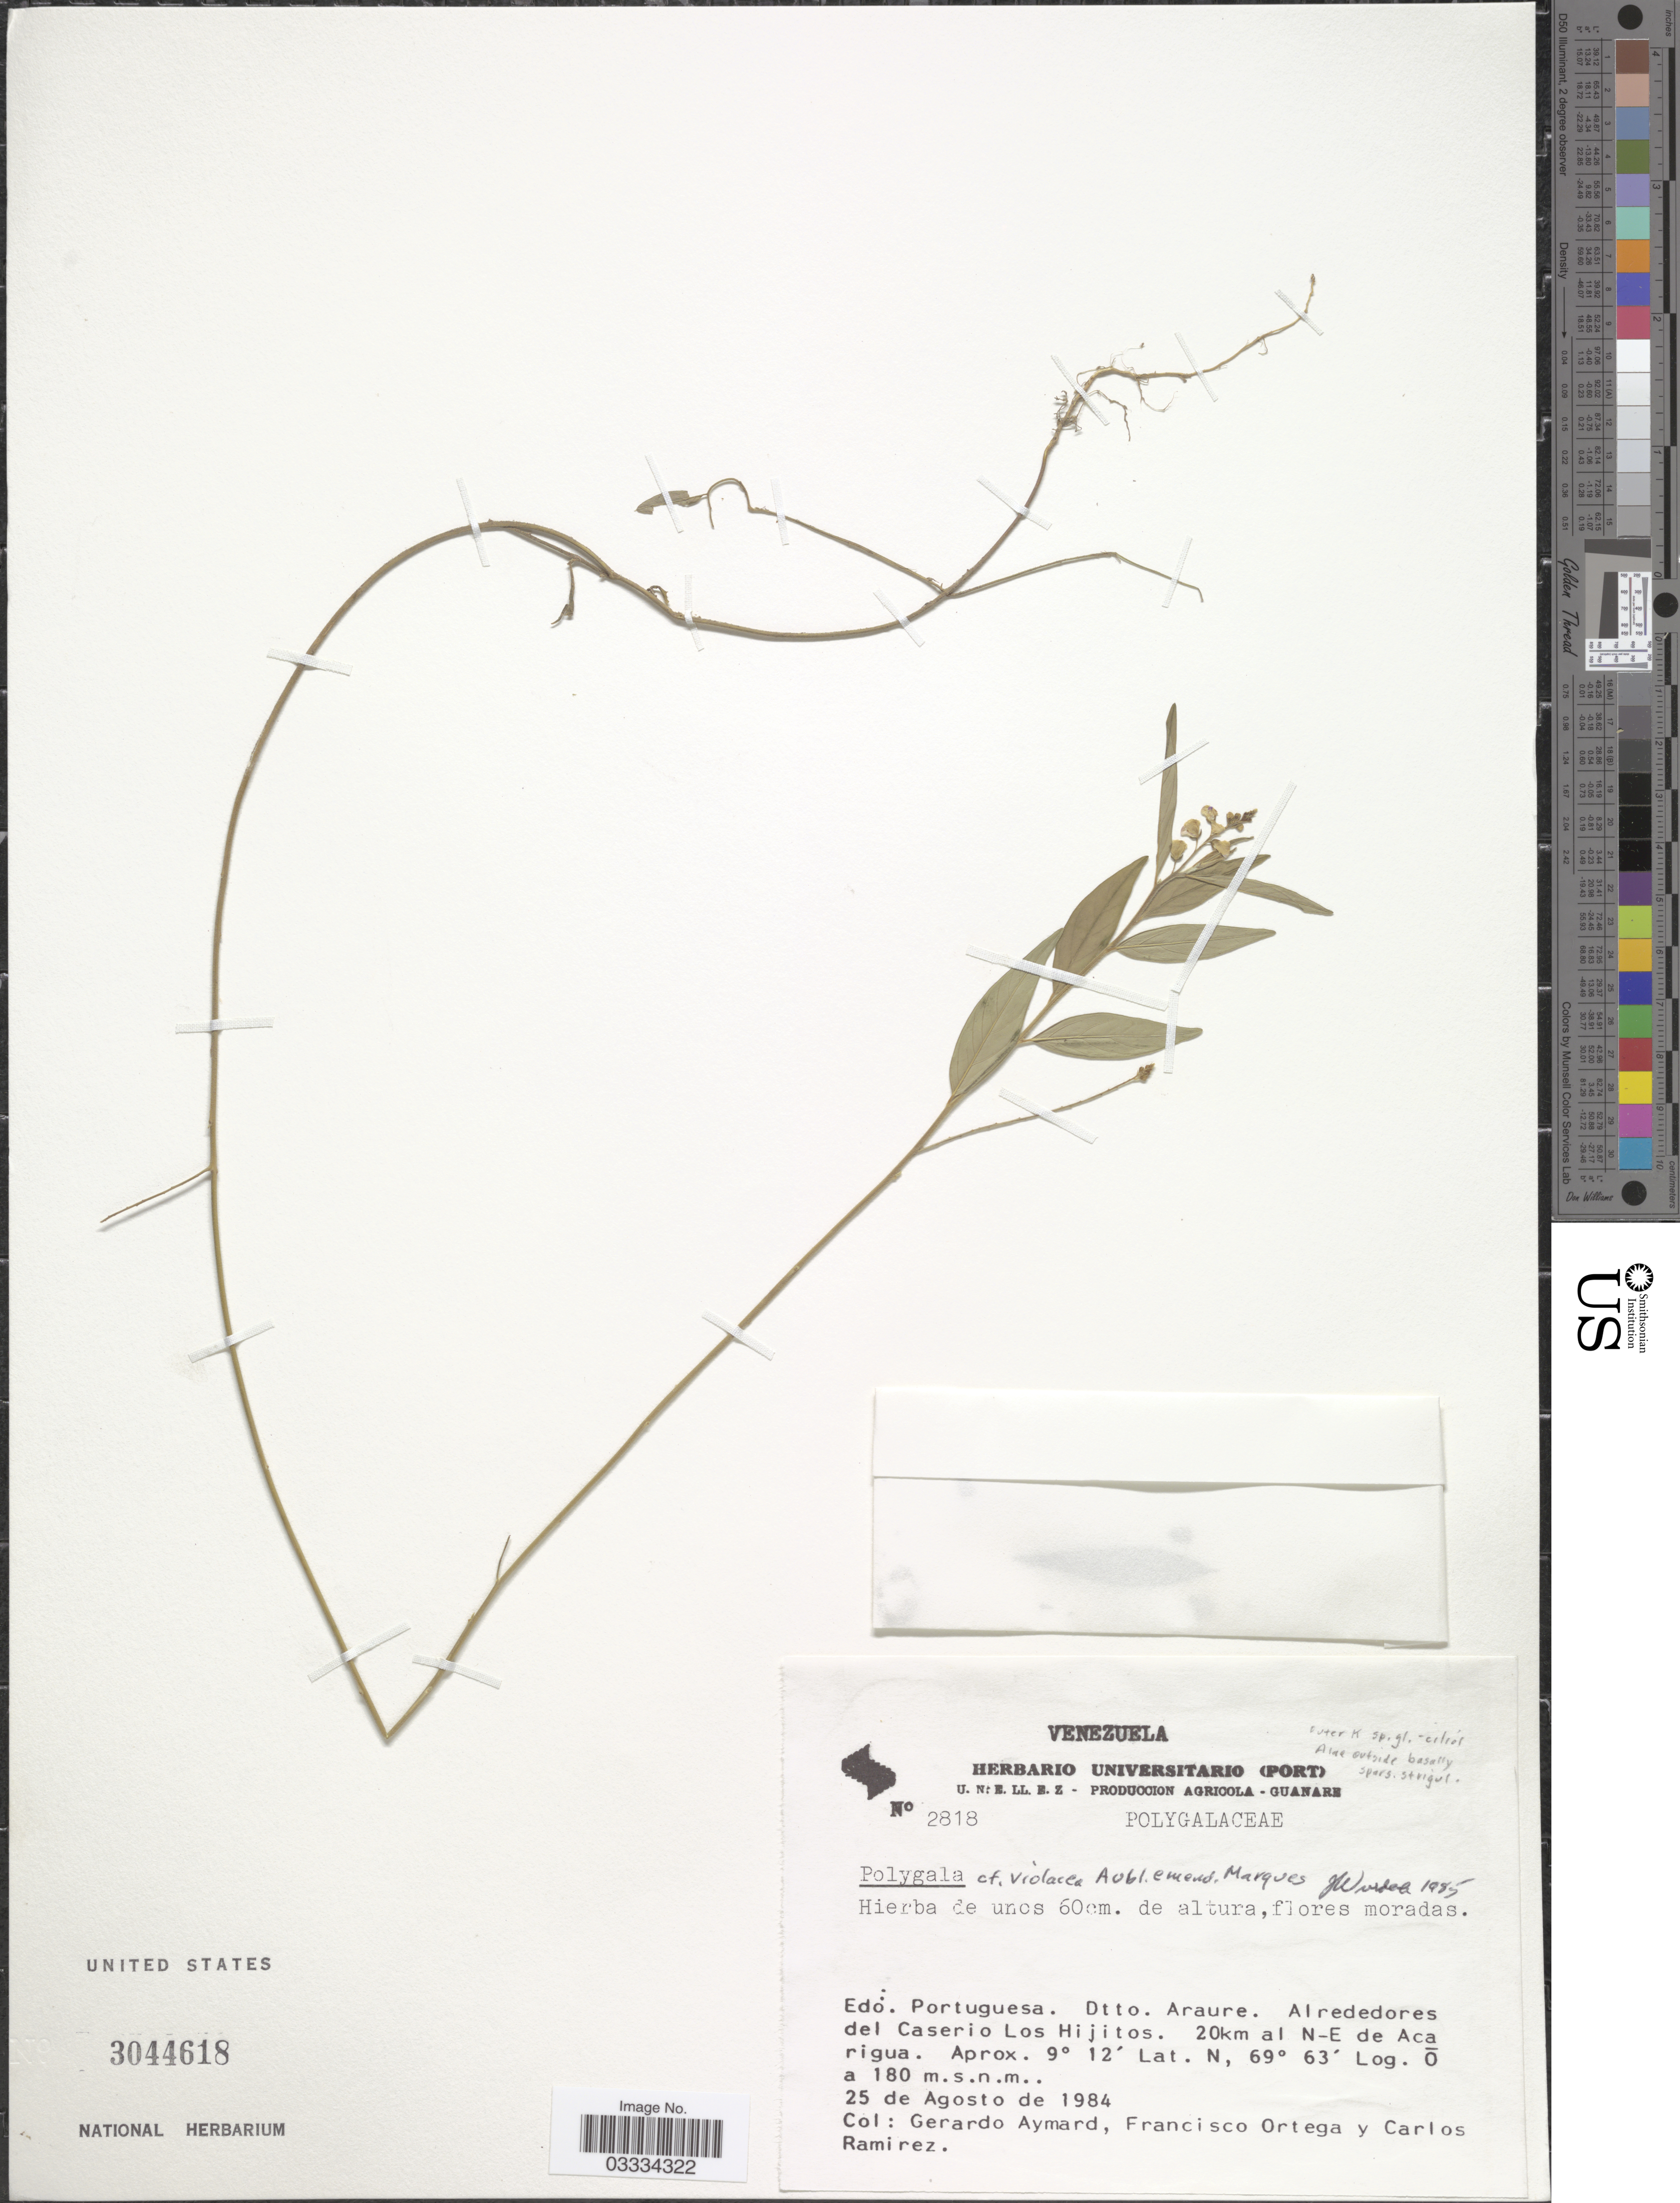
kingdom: Plantae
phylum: Tracheophyta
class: Magnoliopsida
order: Fabales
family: Polygalaceae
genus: Asemeia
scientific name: Asemeia violacea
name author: (Aubl.) J.F.B. Pastore & J.R. Abbott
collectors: G. A. Aymard, F. J. Ortega & Carlos Ramírez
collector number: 2818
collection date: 1984-08-25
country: Venezuela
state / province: Portuguesa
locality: Dtto. Araure. Alrededores del Caserio Los Hijitos. 20km Al N-E de Acarigua.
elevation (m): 180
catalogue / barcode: US 3044618